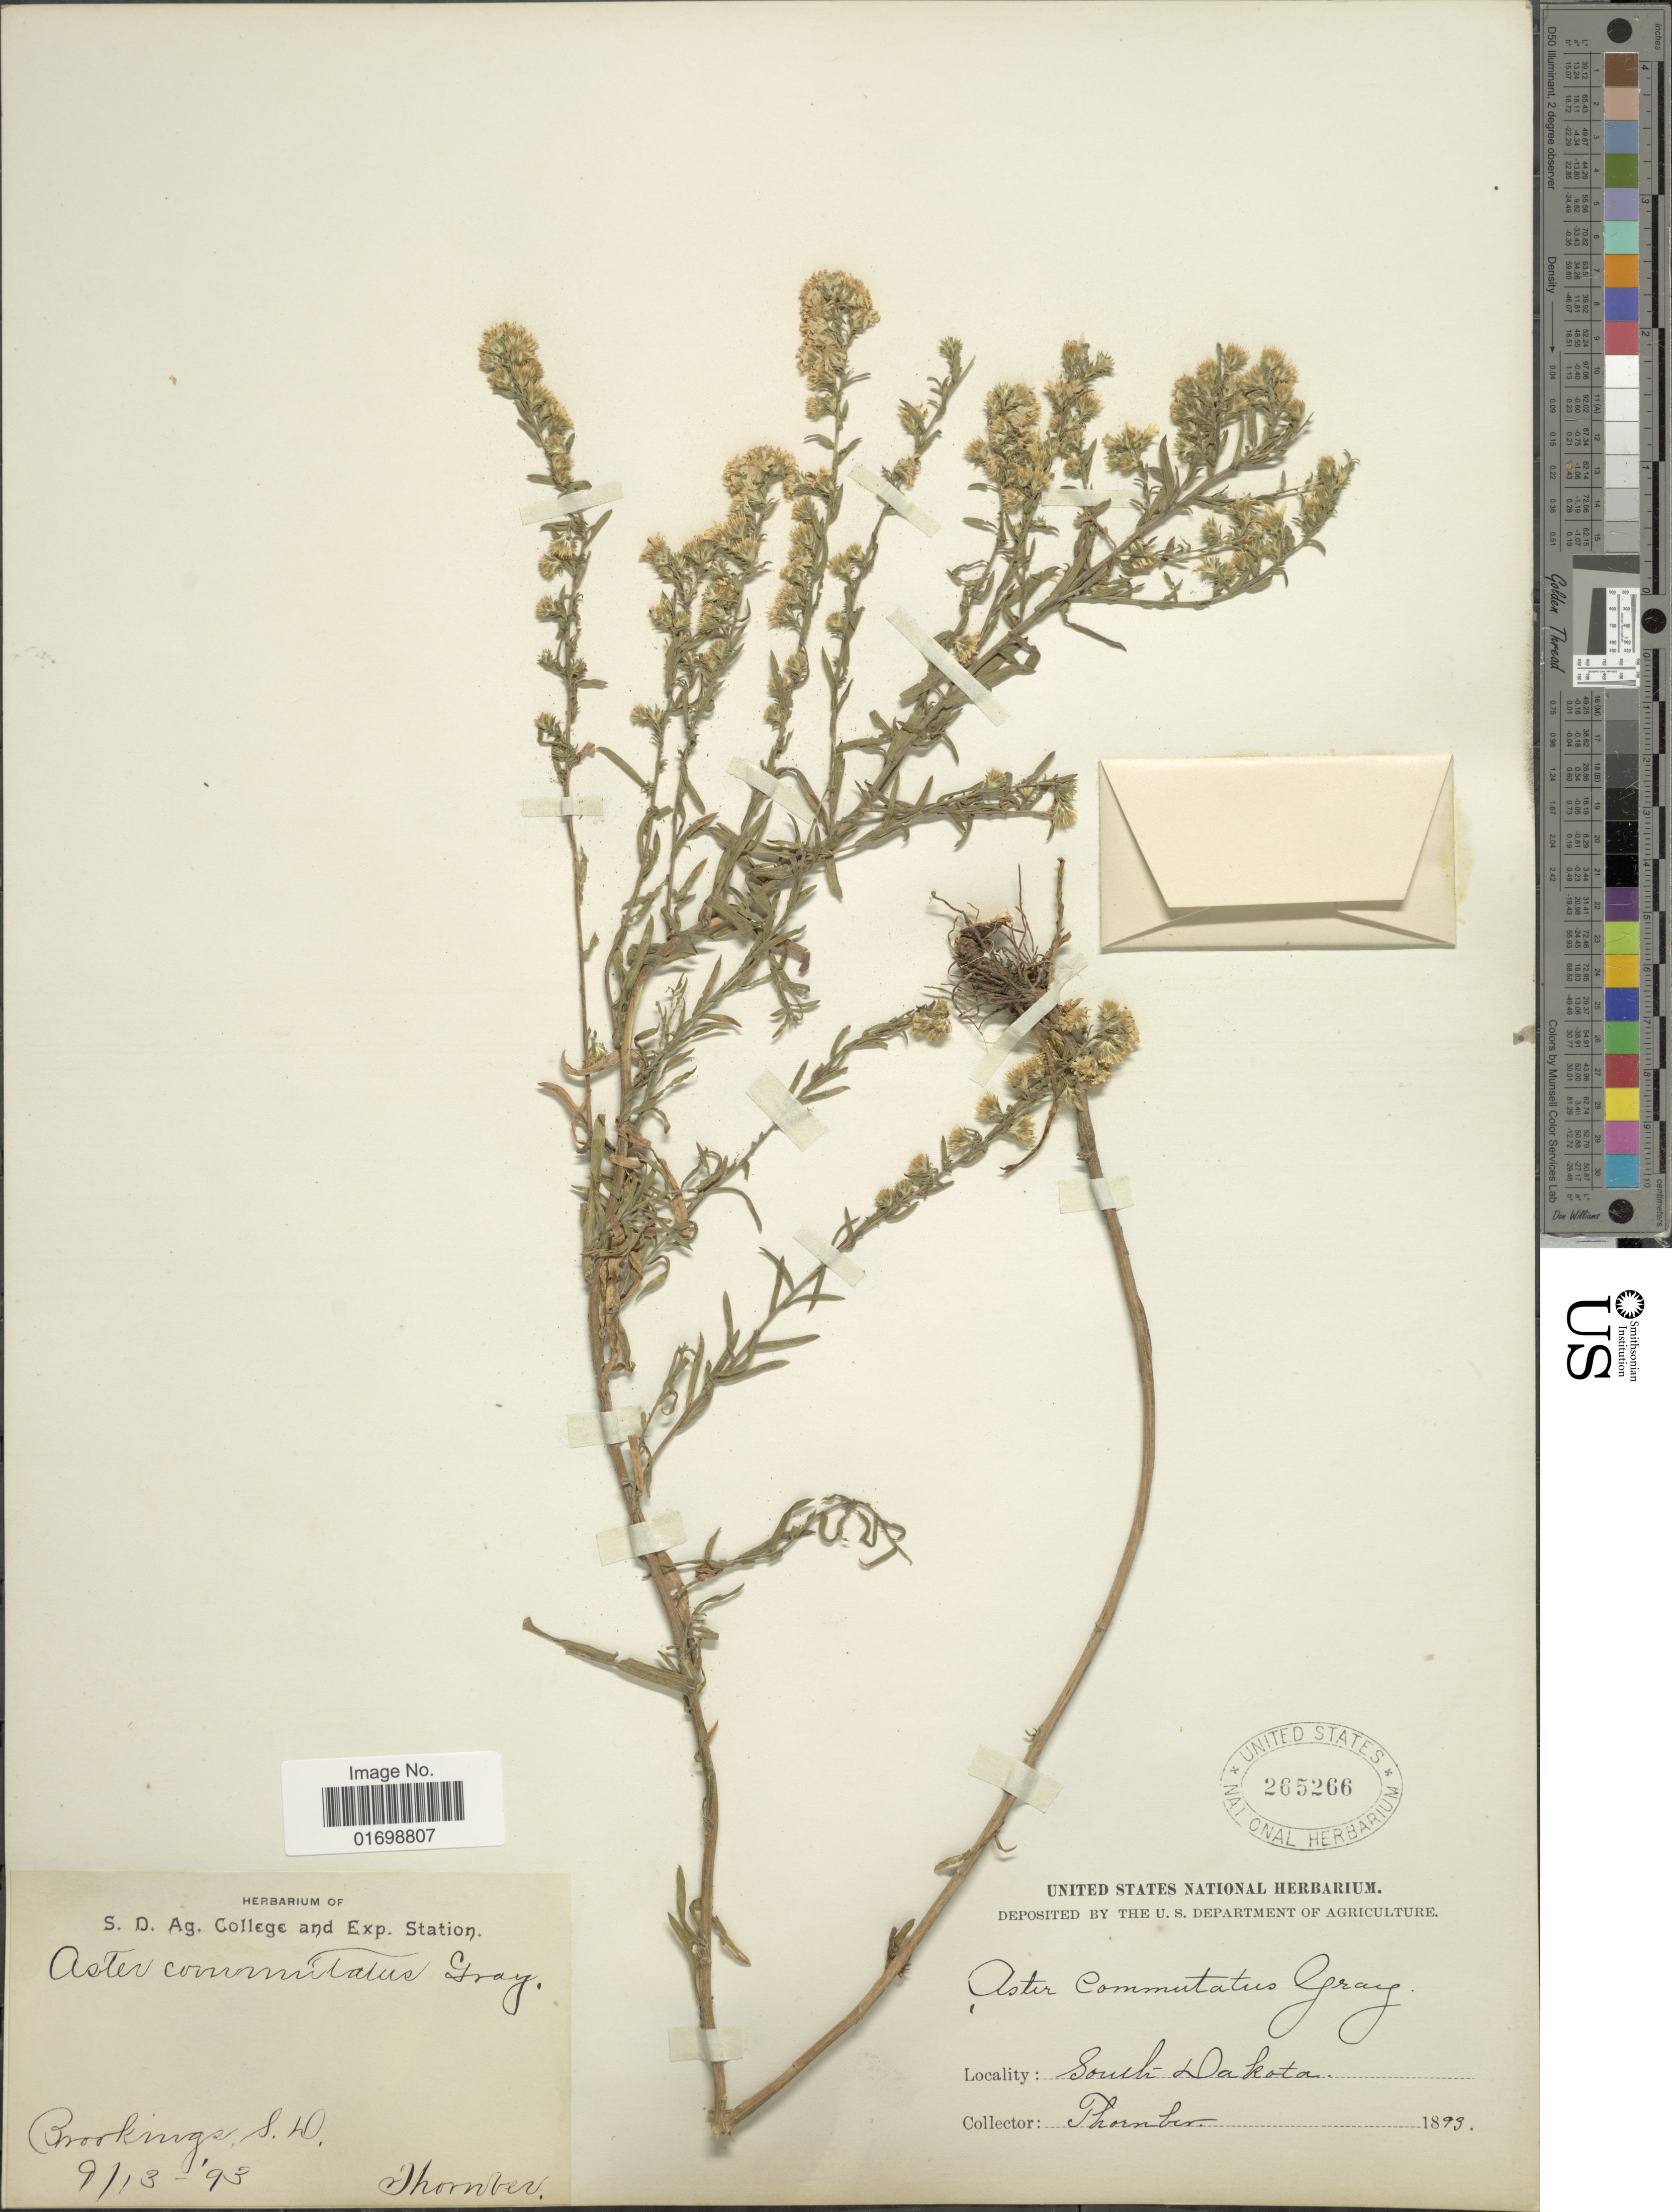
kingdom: Plantae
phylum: Tracheophyta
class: Magnoliopsida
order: Asterales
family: Asteraceae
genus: Symphyotrichum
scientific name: Symphyotrichum ericoides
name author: (L.) G.L. Nesom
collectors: -. Thornber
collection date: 1893-09-13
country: United States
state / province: South Dakota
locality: Brookings.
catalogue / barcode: US 265266